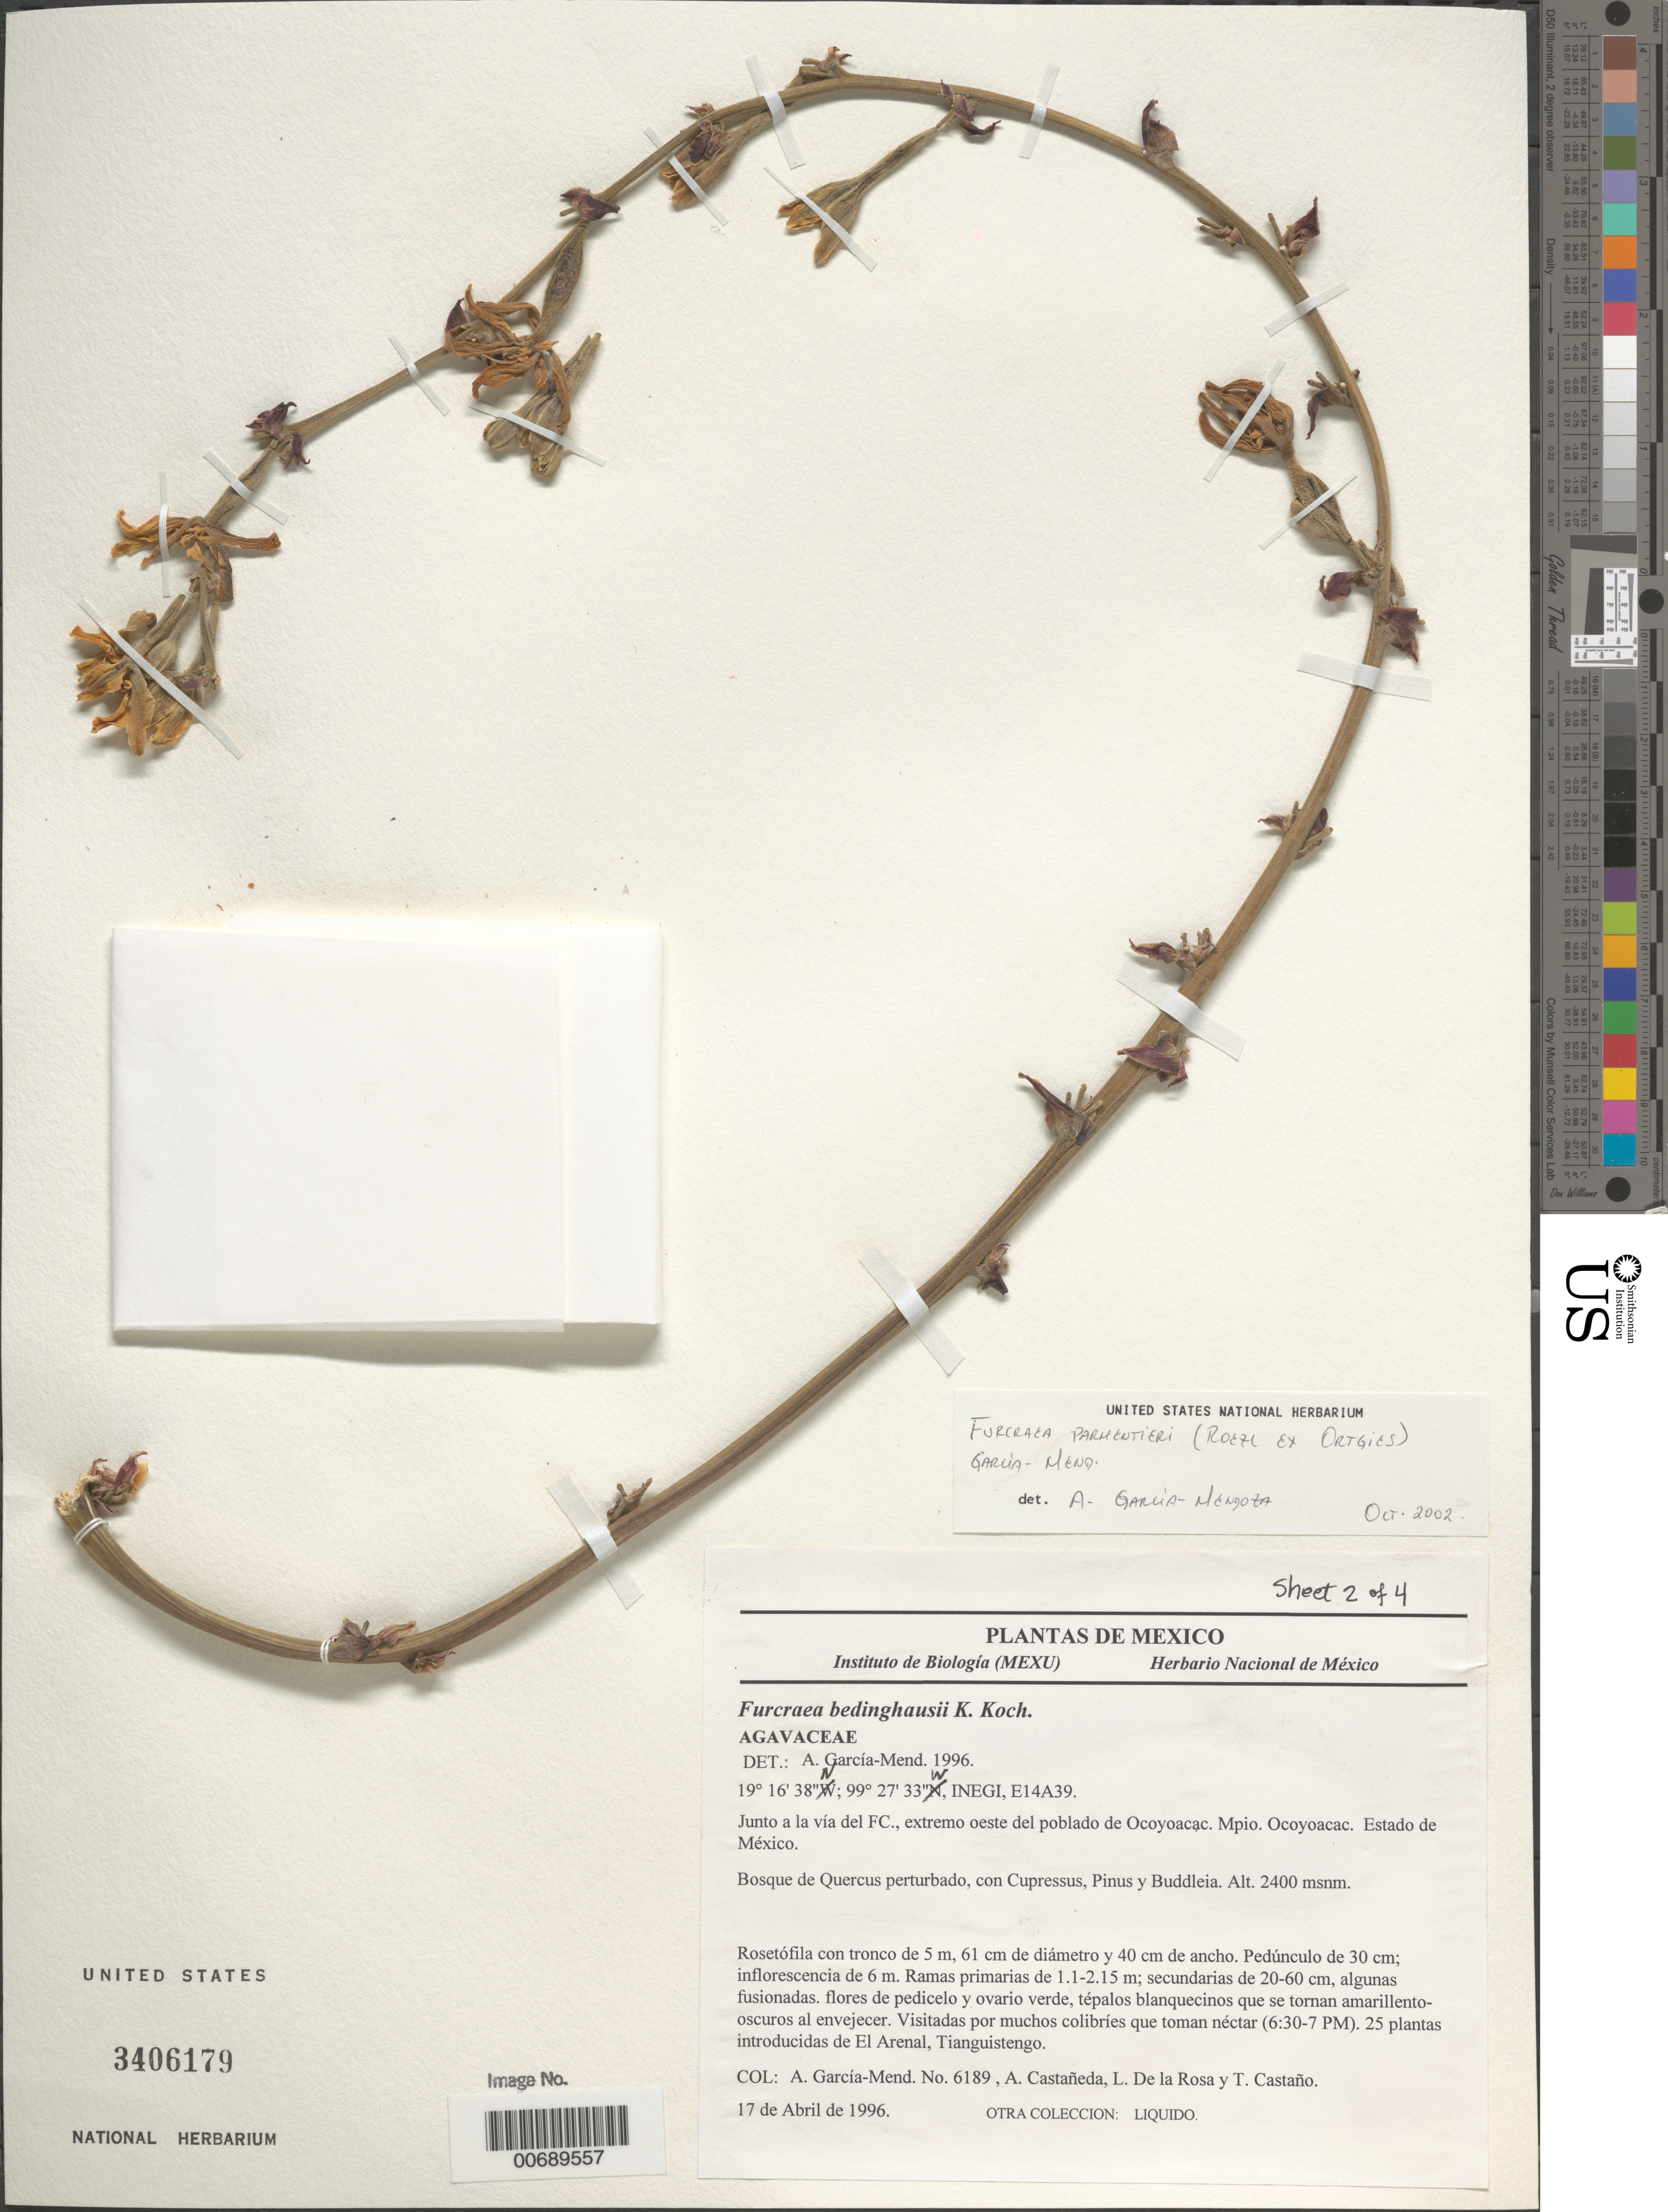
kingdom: Plantae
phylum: Tracheophyta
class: Liliopsida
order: Asparagales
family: Asparagaceae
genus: Furcraea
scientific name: Furcraea parmentieri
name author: (Roezl) García-Mend.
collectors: A. García-Mendoza, A. Castañeda, L. de la Rosa & T. Castano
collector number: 6189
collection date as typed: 17 Apr 1996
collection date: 1996-04-17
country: Mexico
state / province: México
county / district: Ocoyoacac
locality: Ocoyoacac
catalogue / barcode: US 3406179